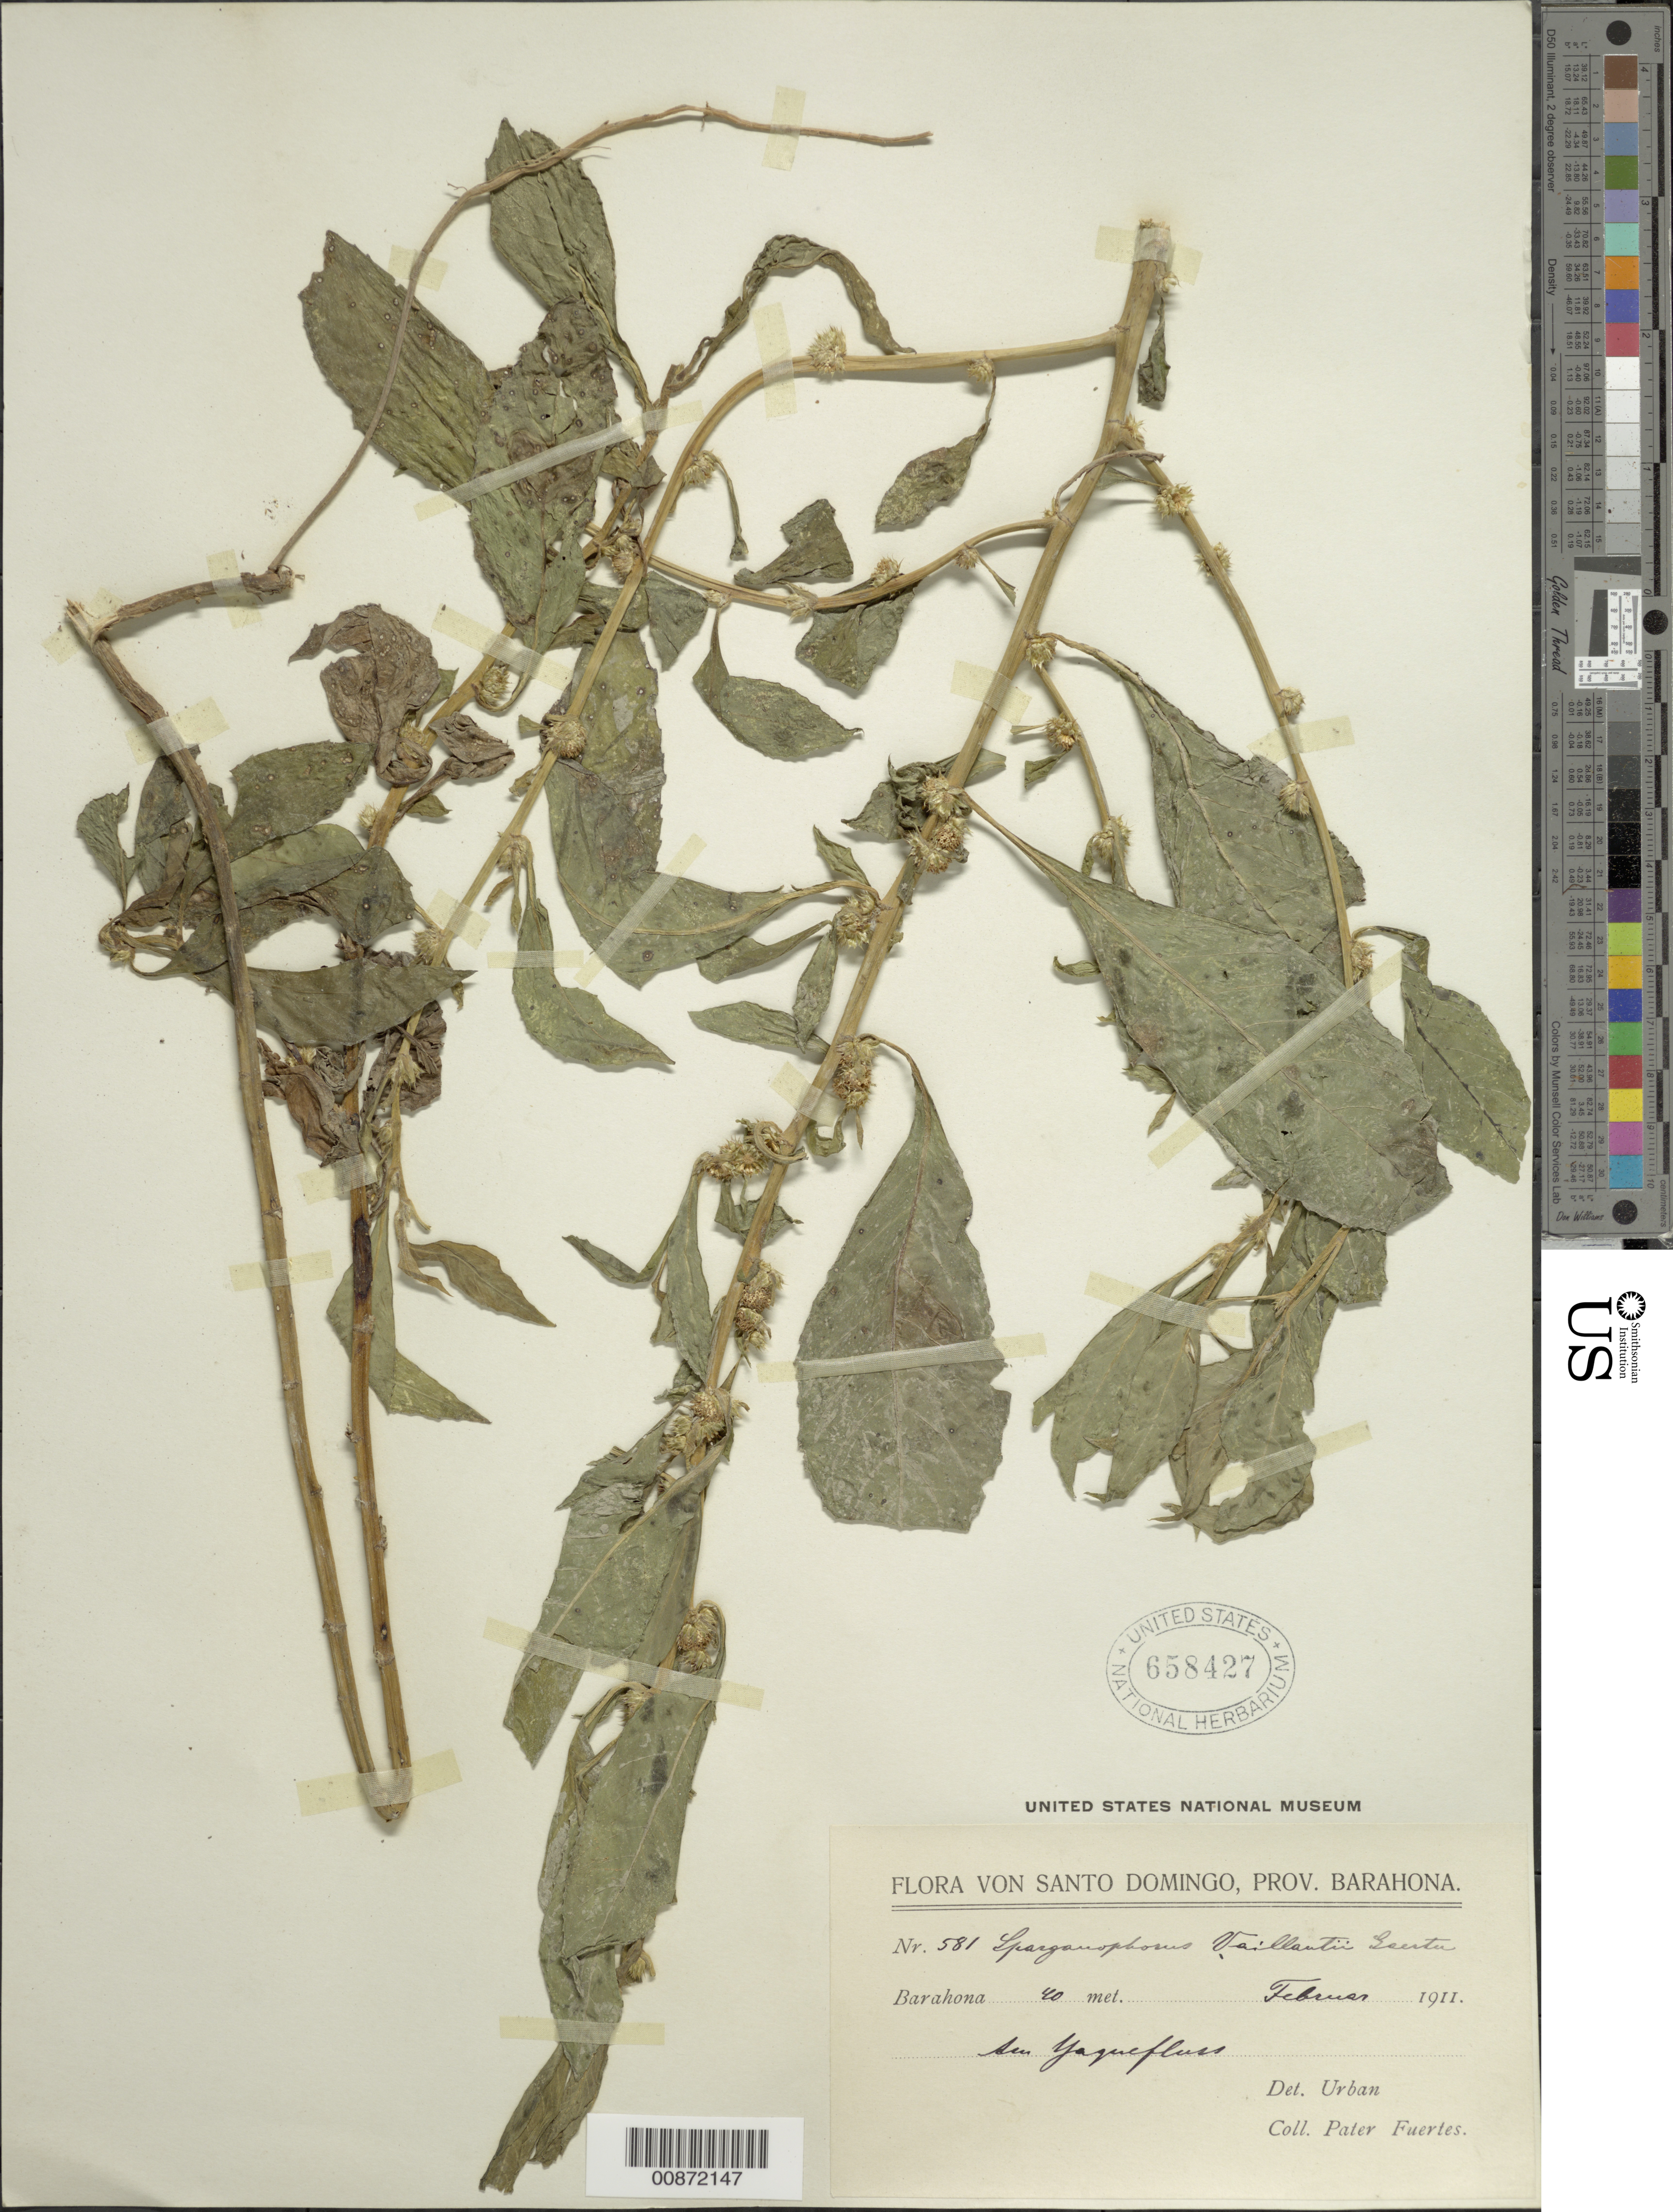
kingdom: Plantae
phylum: Tracheophyta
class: Magnoliopsida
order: Asterales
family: Asteraceae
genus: Struchium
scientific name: Struchium sparganophorum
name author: (L.) Kuntze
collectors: M. D. Fuertes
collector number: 581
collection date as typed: Feb 1911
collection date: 1911-02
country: Dominican Republic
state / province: Barahona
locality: Yaquefluss (sp?)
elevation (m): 40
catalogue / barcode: US 658427